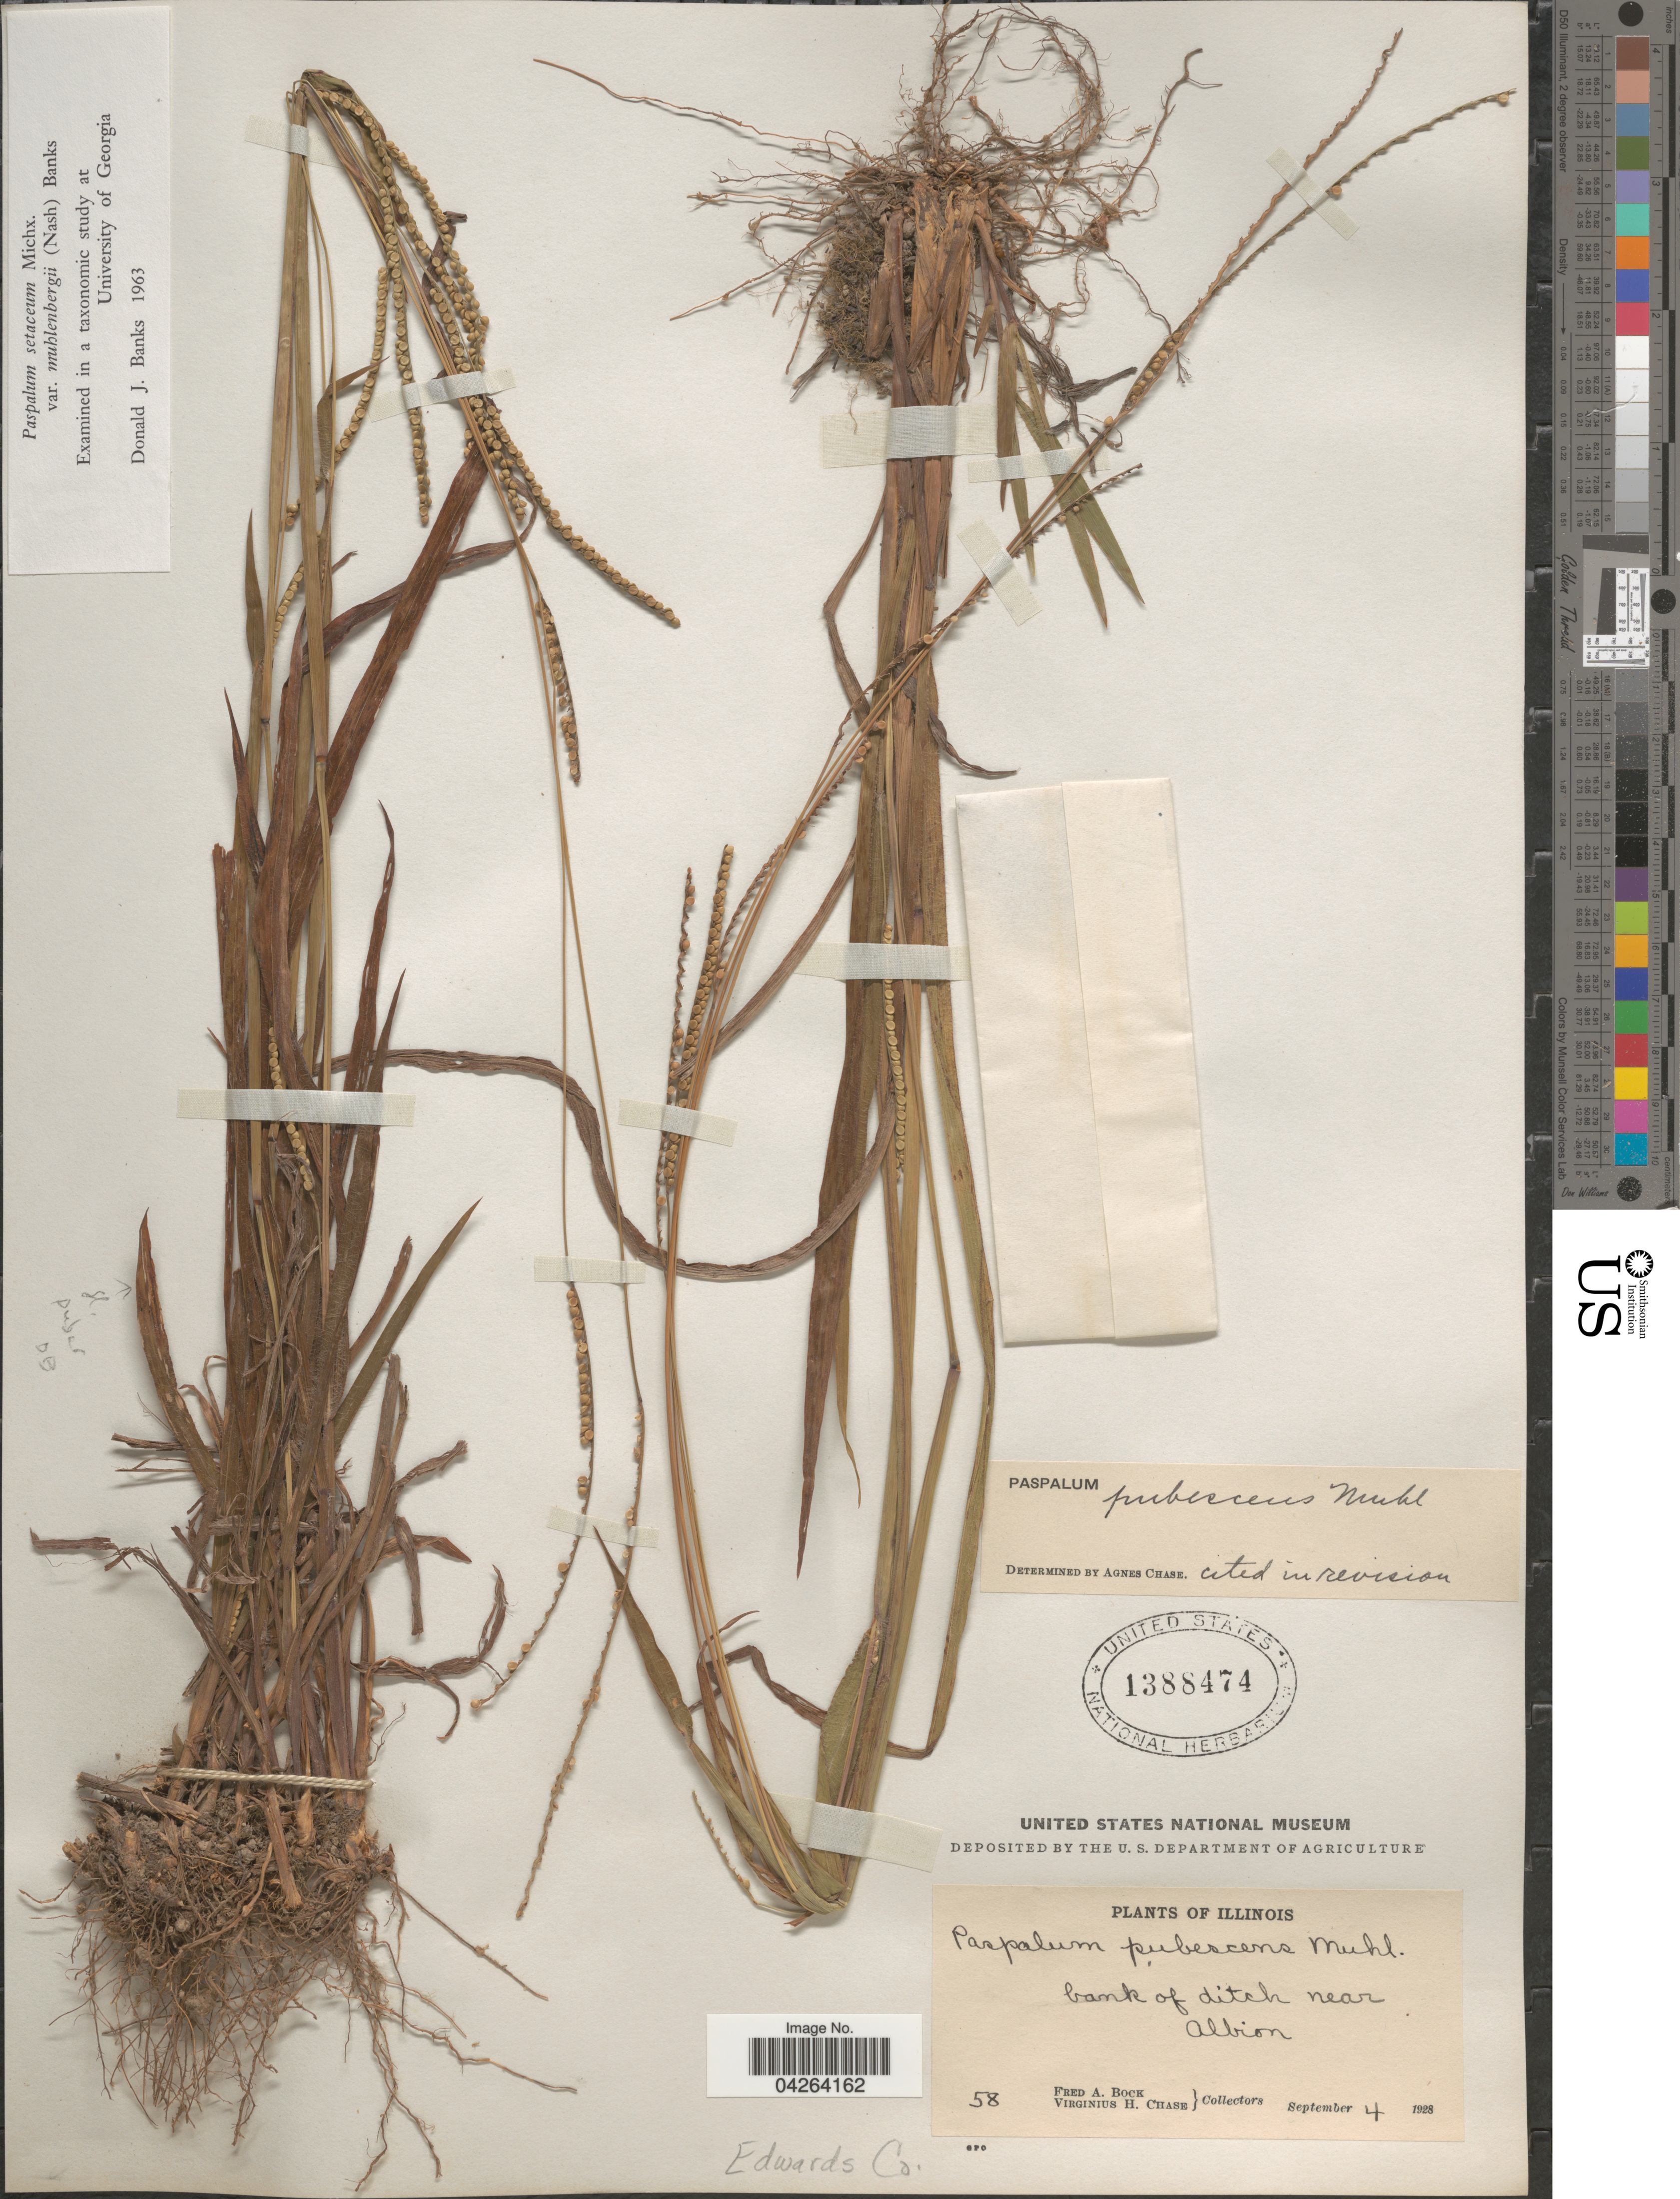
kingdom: Plantae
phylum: Tracheophyta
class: Liliopsida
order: Poales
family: Poaceae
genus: Paspalum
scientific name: Paspalum setaceum var. muhlenbergii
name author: (Nash) D.J. Banks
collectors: F. Bock & V. H. Chase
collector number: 58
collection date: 1928-09-04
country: United States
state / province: Illinois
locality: Bank of ditch near Albion. Edwards Co.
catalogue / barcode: US 1388474